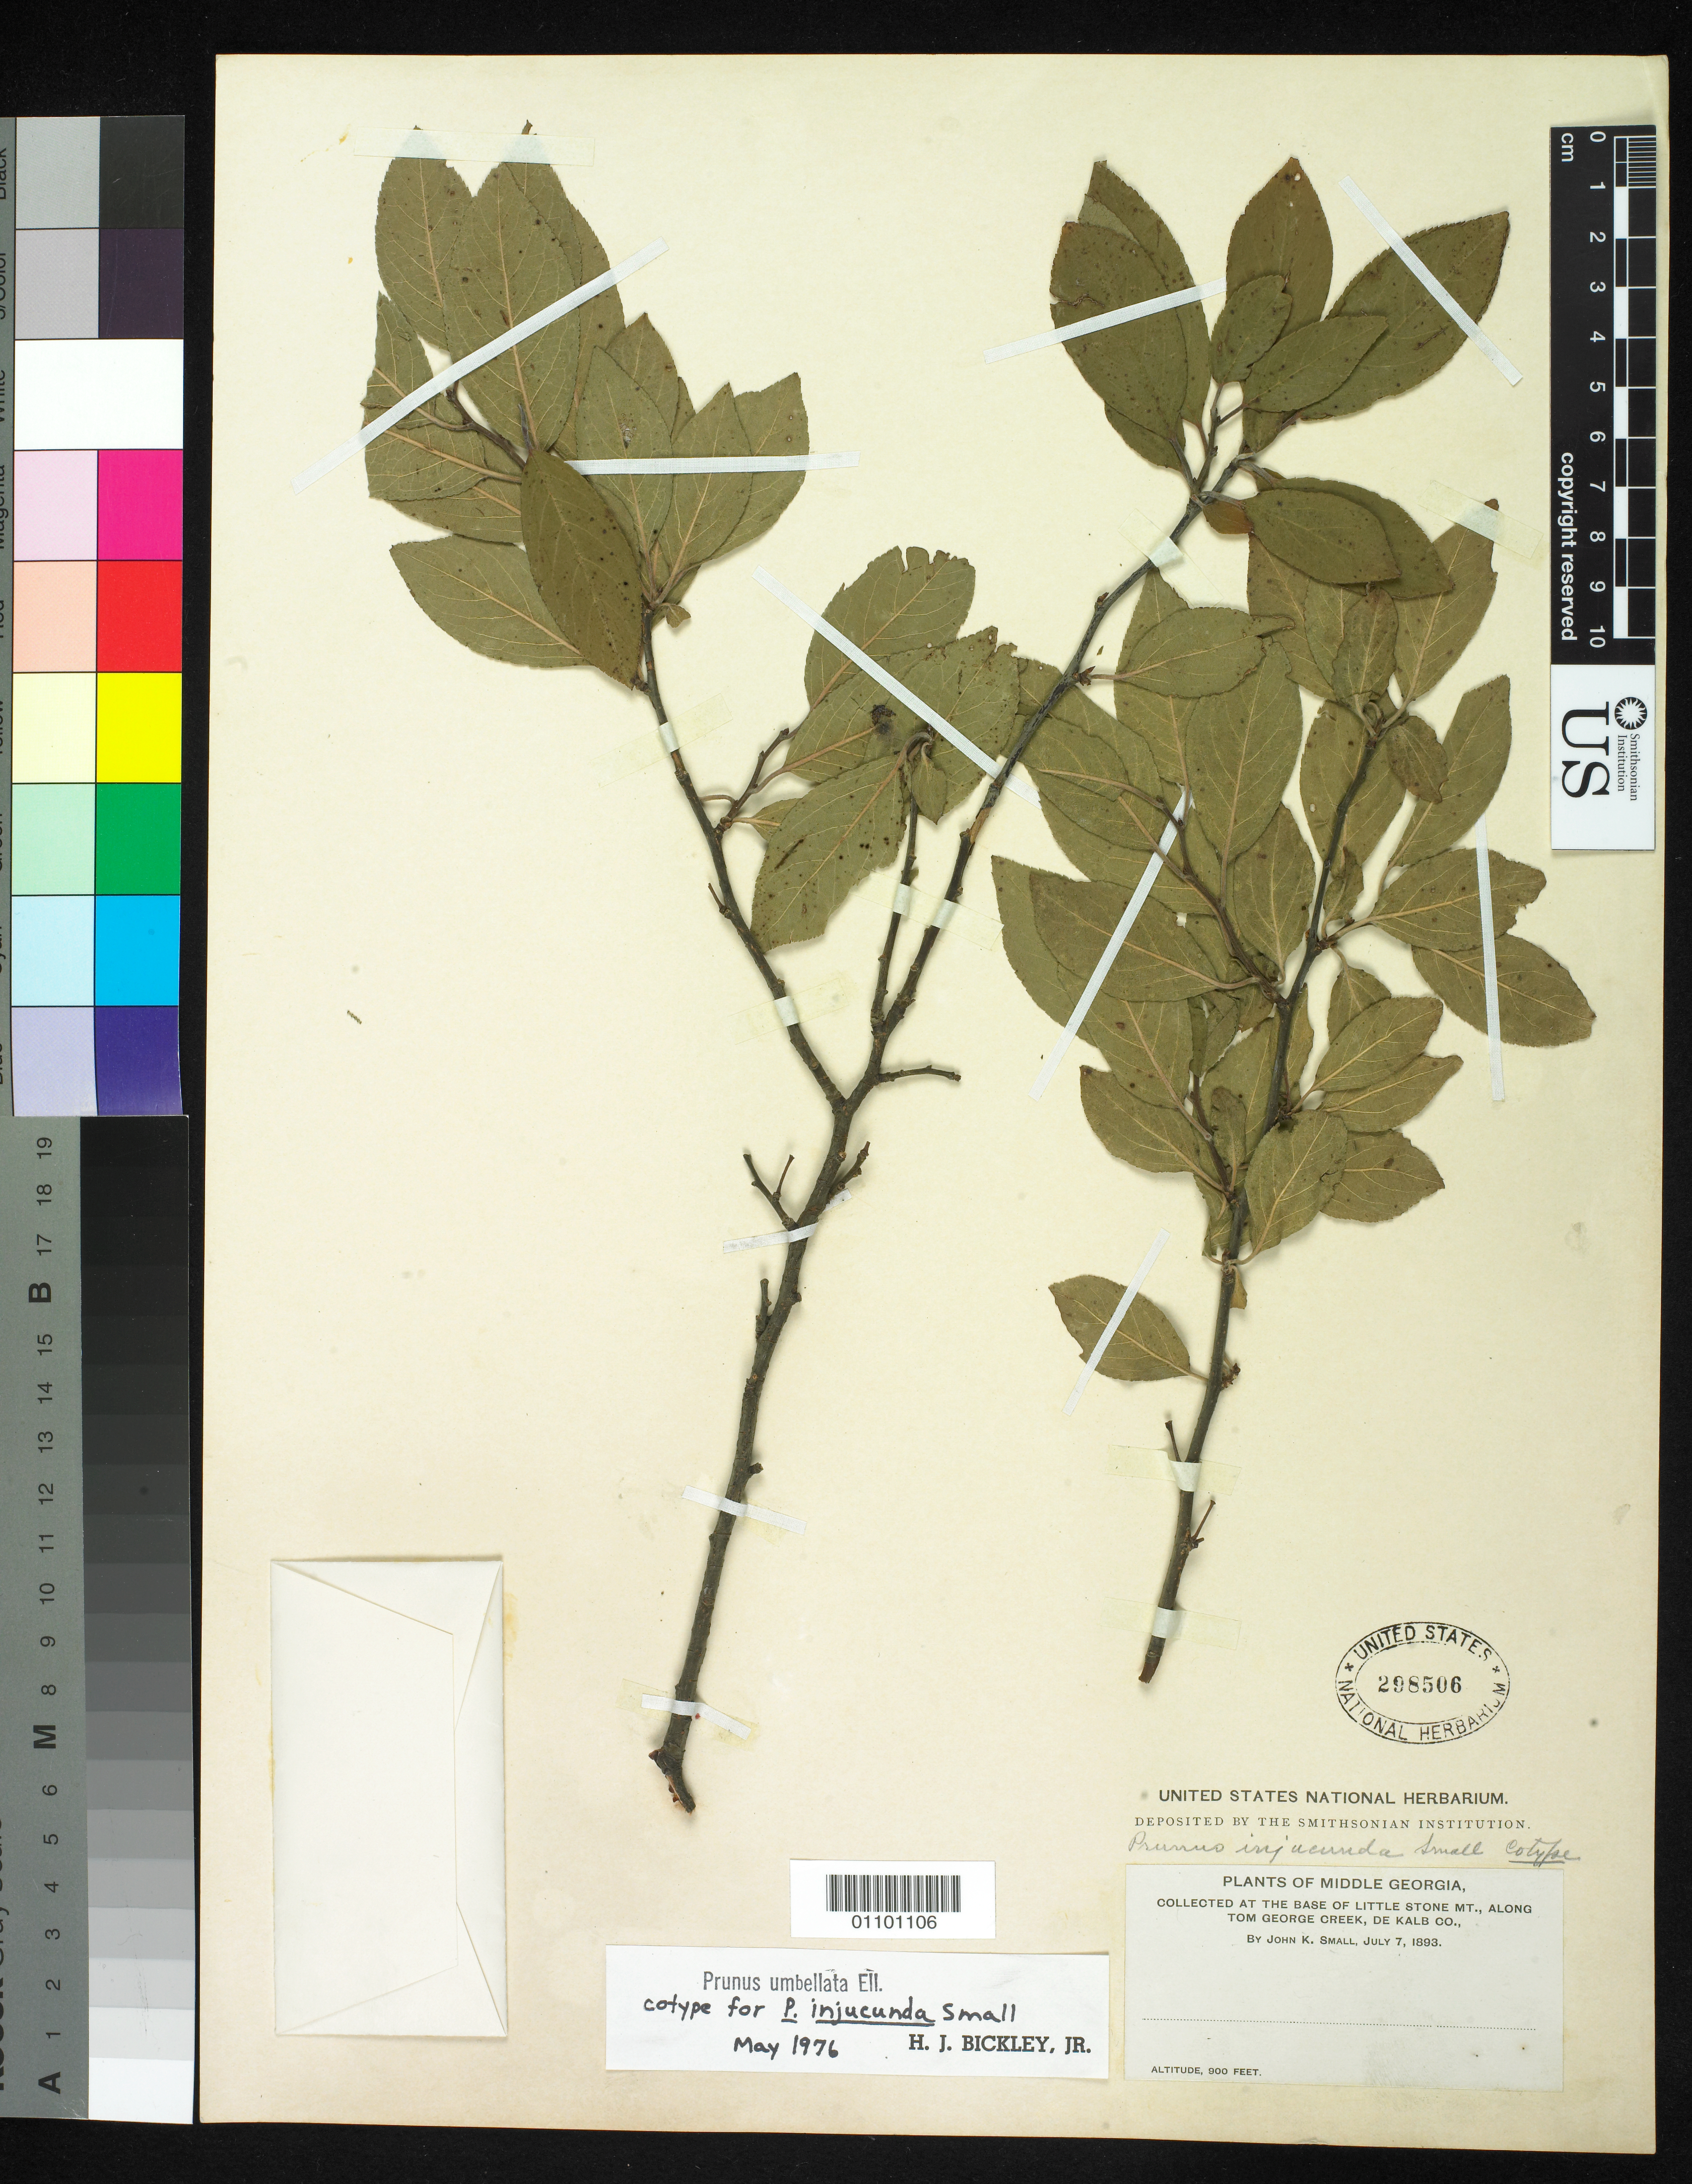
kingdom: Plantae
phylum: Tracheophyta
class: Magnoliopsida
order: Rosales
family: Rosaceae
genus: Prunus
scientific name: Prunus injucunda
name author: Small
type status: Type Collection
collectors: J. K. Small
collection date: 1893-07-07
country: United States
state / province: Georgia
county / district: De Kalb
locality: Along Tom George Creek.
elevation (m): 274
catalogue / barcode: US 298506